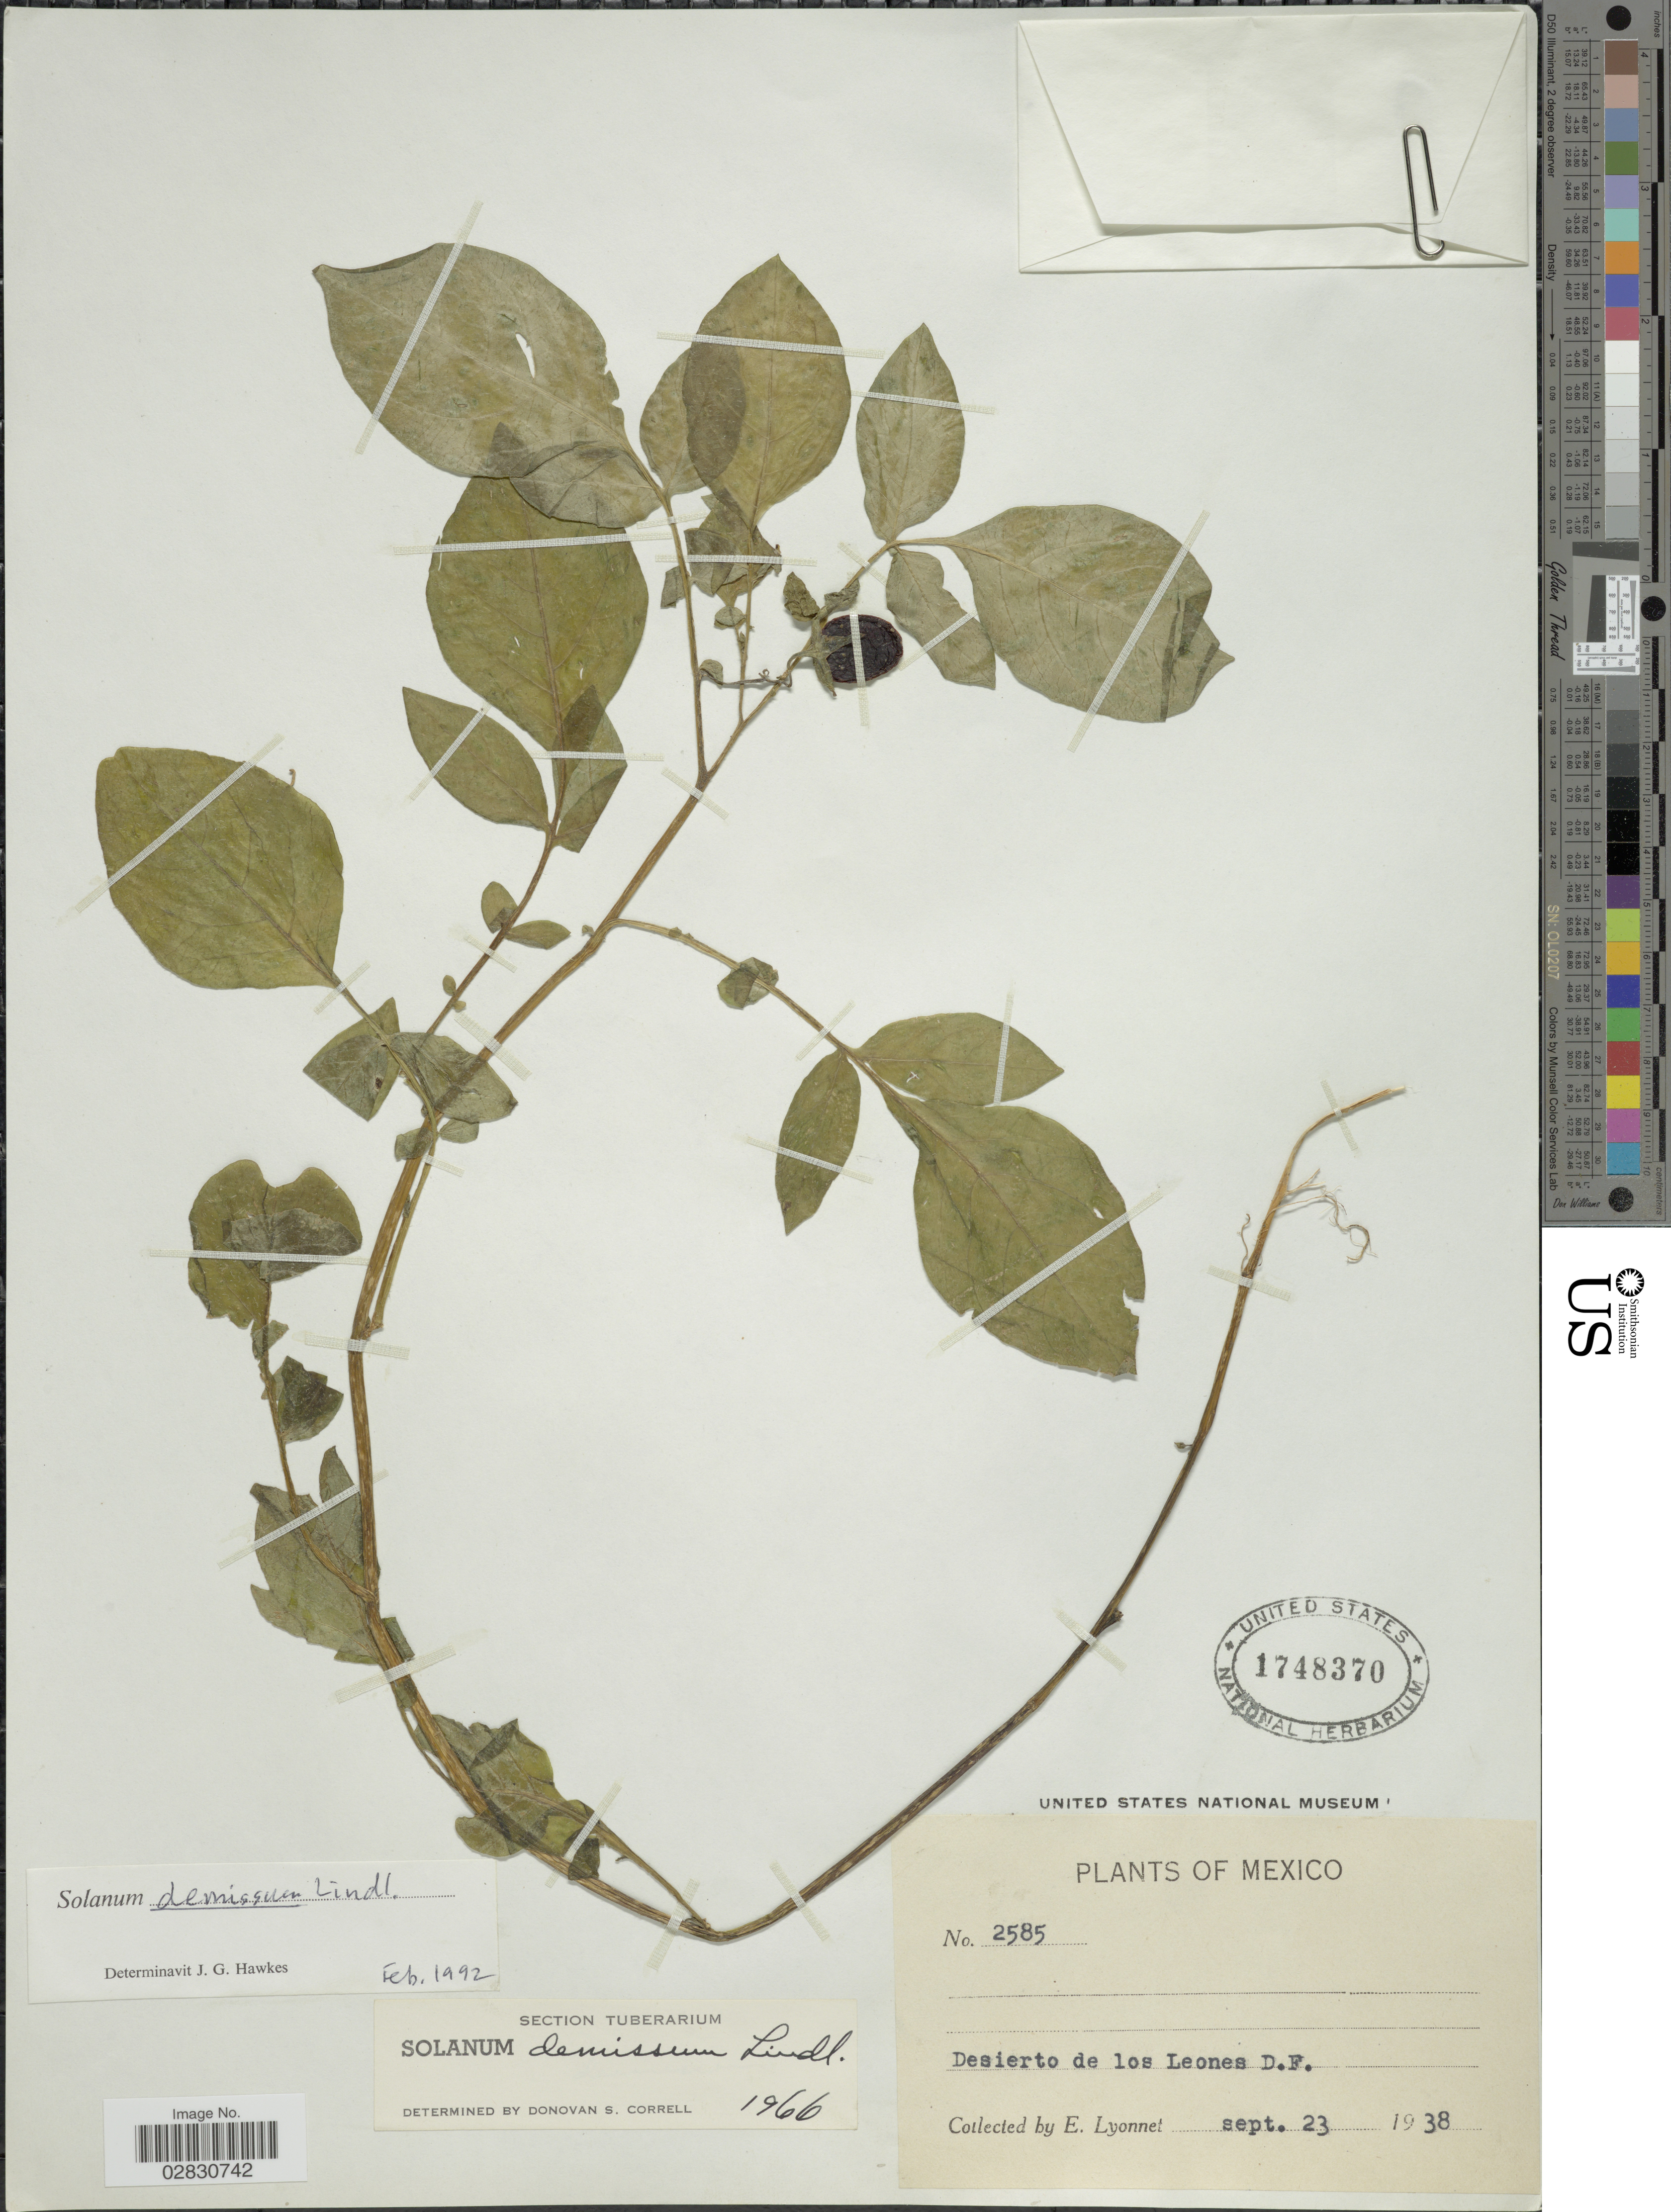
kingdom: Plantae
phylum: Tracheophyta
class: Magnoliopsida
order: Solanales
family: Solanaceae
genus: Solanum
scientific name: Solanum demissum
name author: Lindl.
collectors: E. Lyonnet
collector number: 2585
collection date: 1938-09-23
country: Mexico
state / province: Distrito Federal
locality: Desierto de los Leones, D.F.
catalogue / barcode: US 1748370